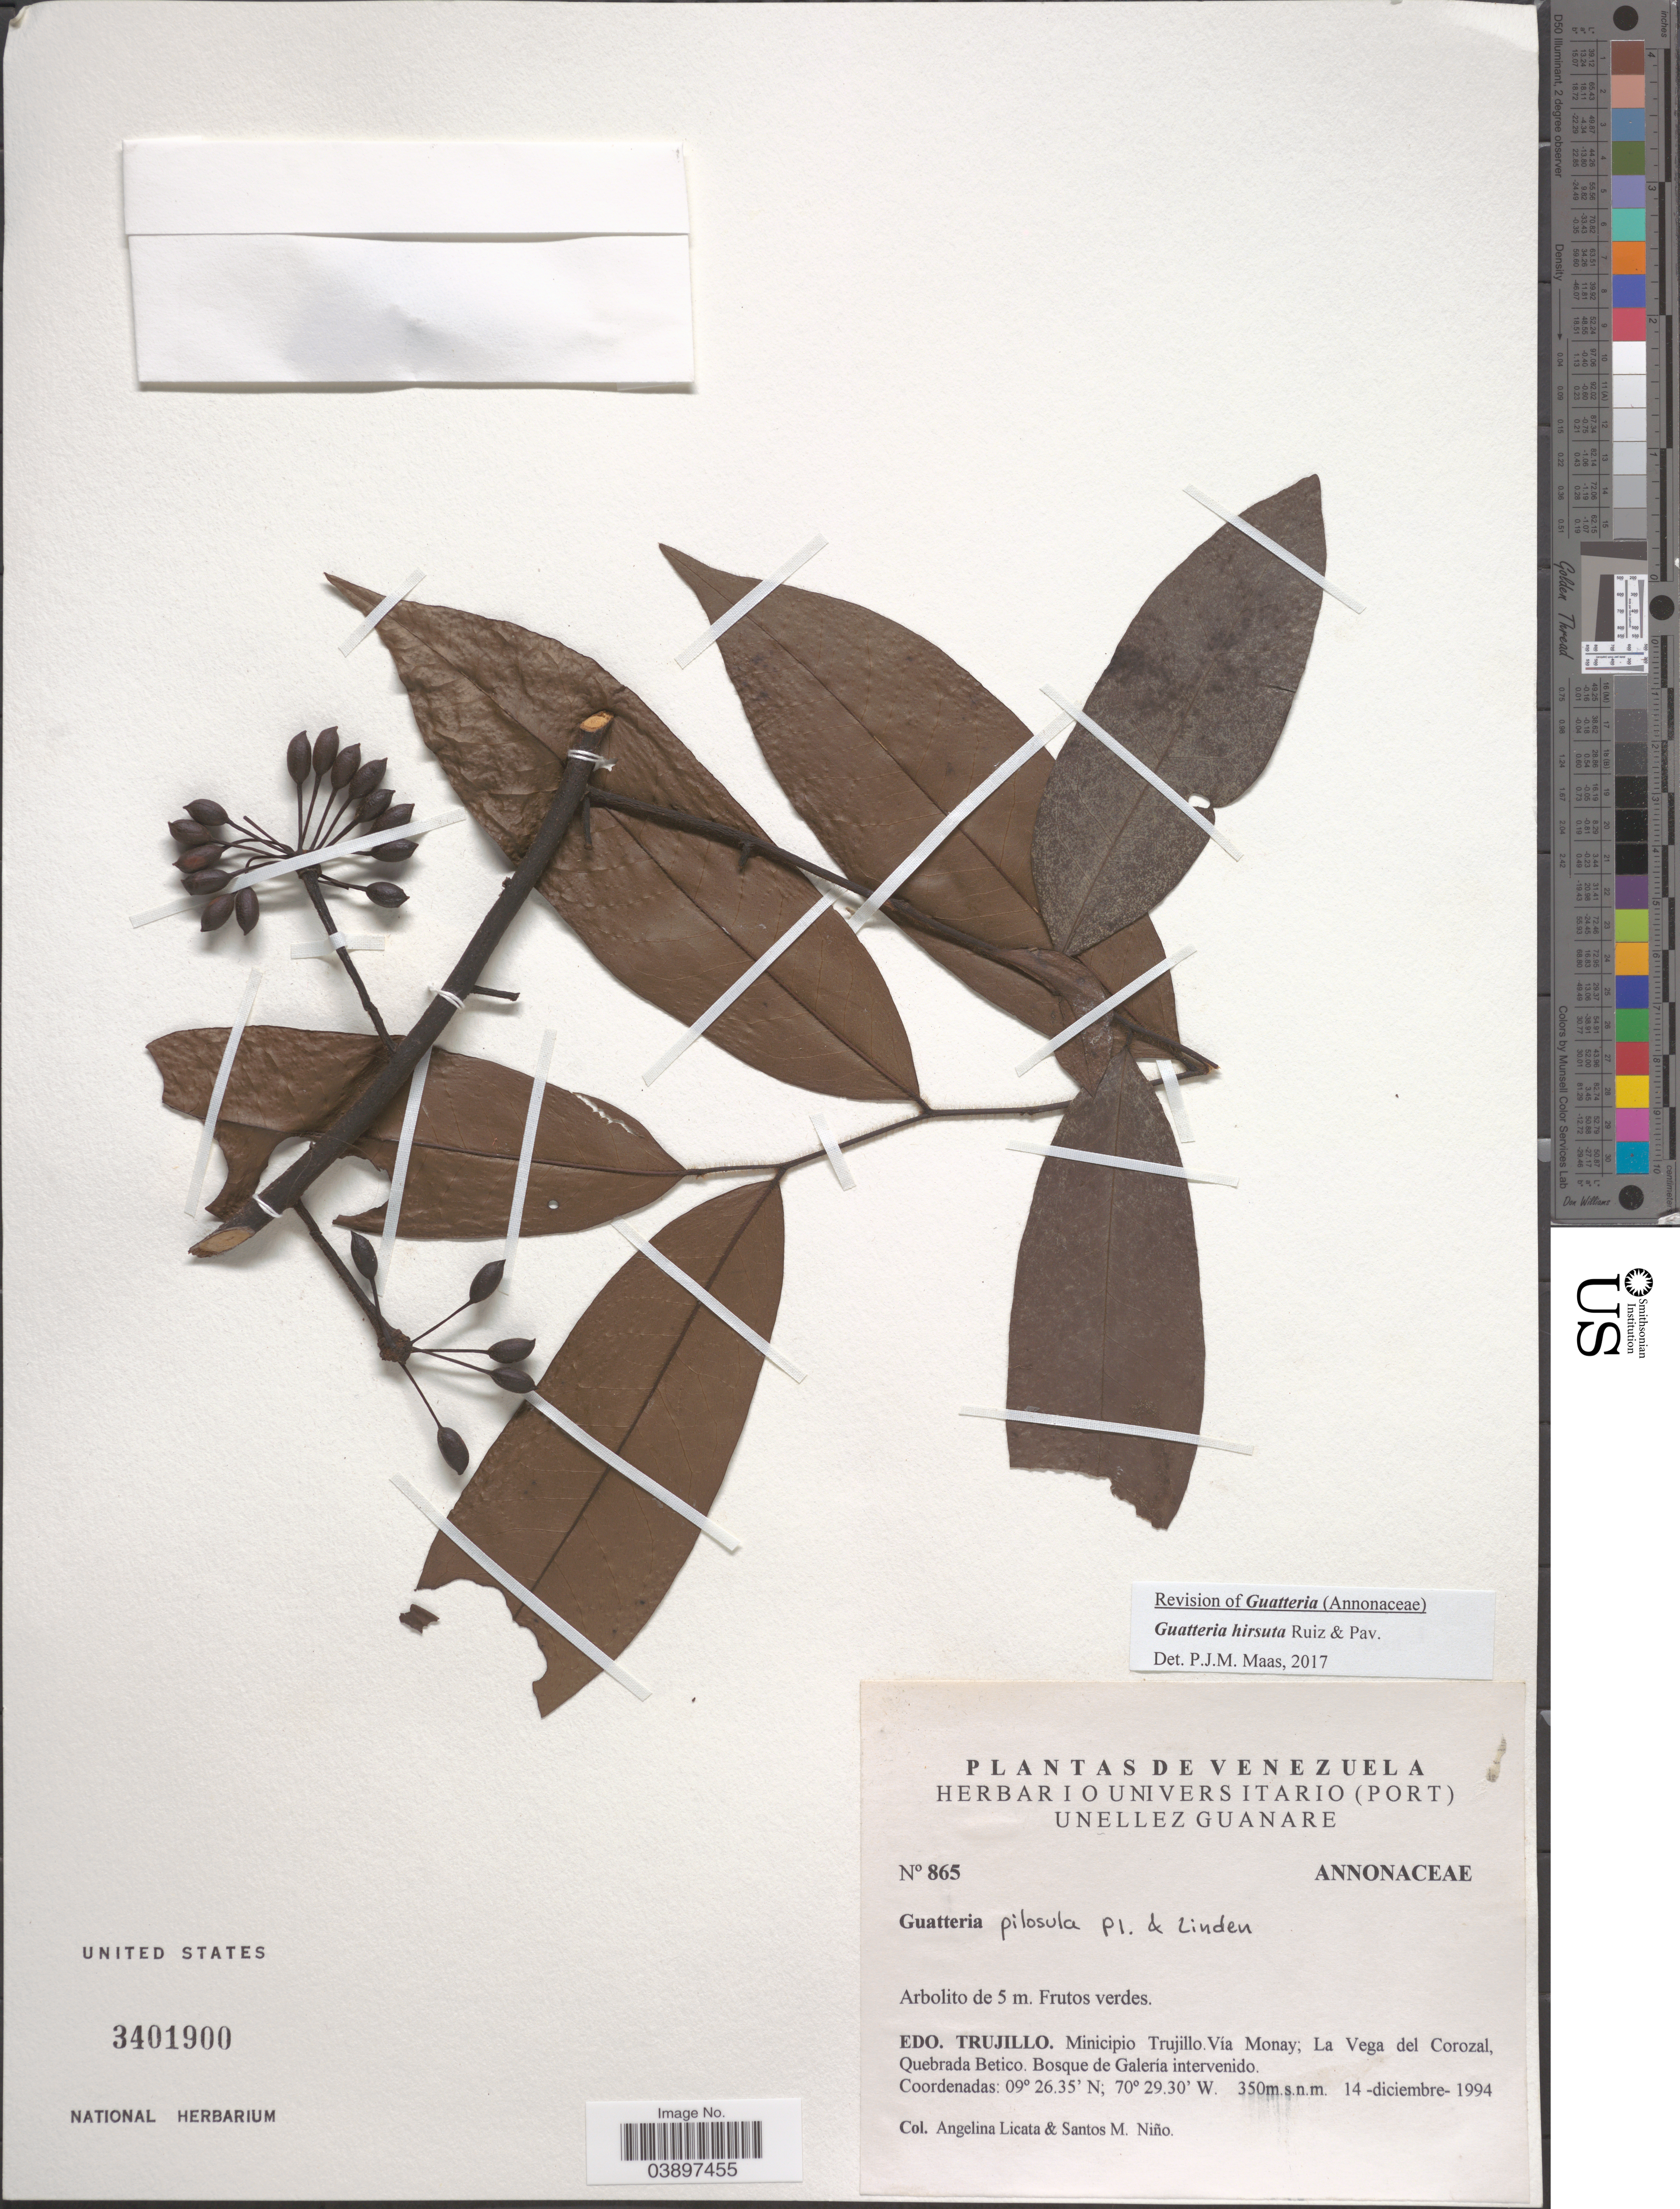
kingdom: Plantae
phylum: Tracheophyta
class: Magnoliopsida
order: Magnoliales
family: Annonaceae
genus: Guatteria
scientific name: Guatteria hirsuta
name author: Ruiz & Pav.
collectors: A. Licata & S. M. Niño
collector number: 865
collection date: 1994-12-14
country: Venezuela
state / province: Trujillo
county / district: Trujillo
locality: Vía Monay; La Vega del Corazal, Quebrada Betico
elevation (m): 350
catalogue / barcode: US 3401900